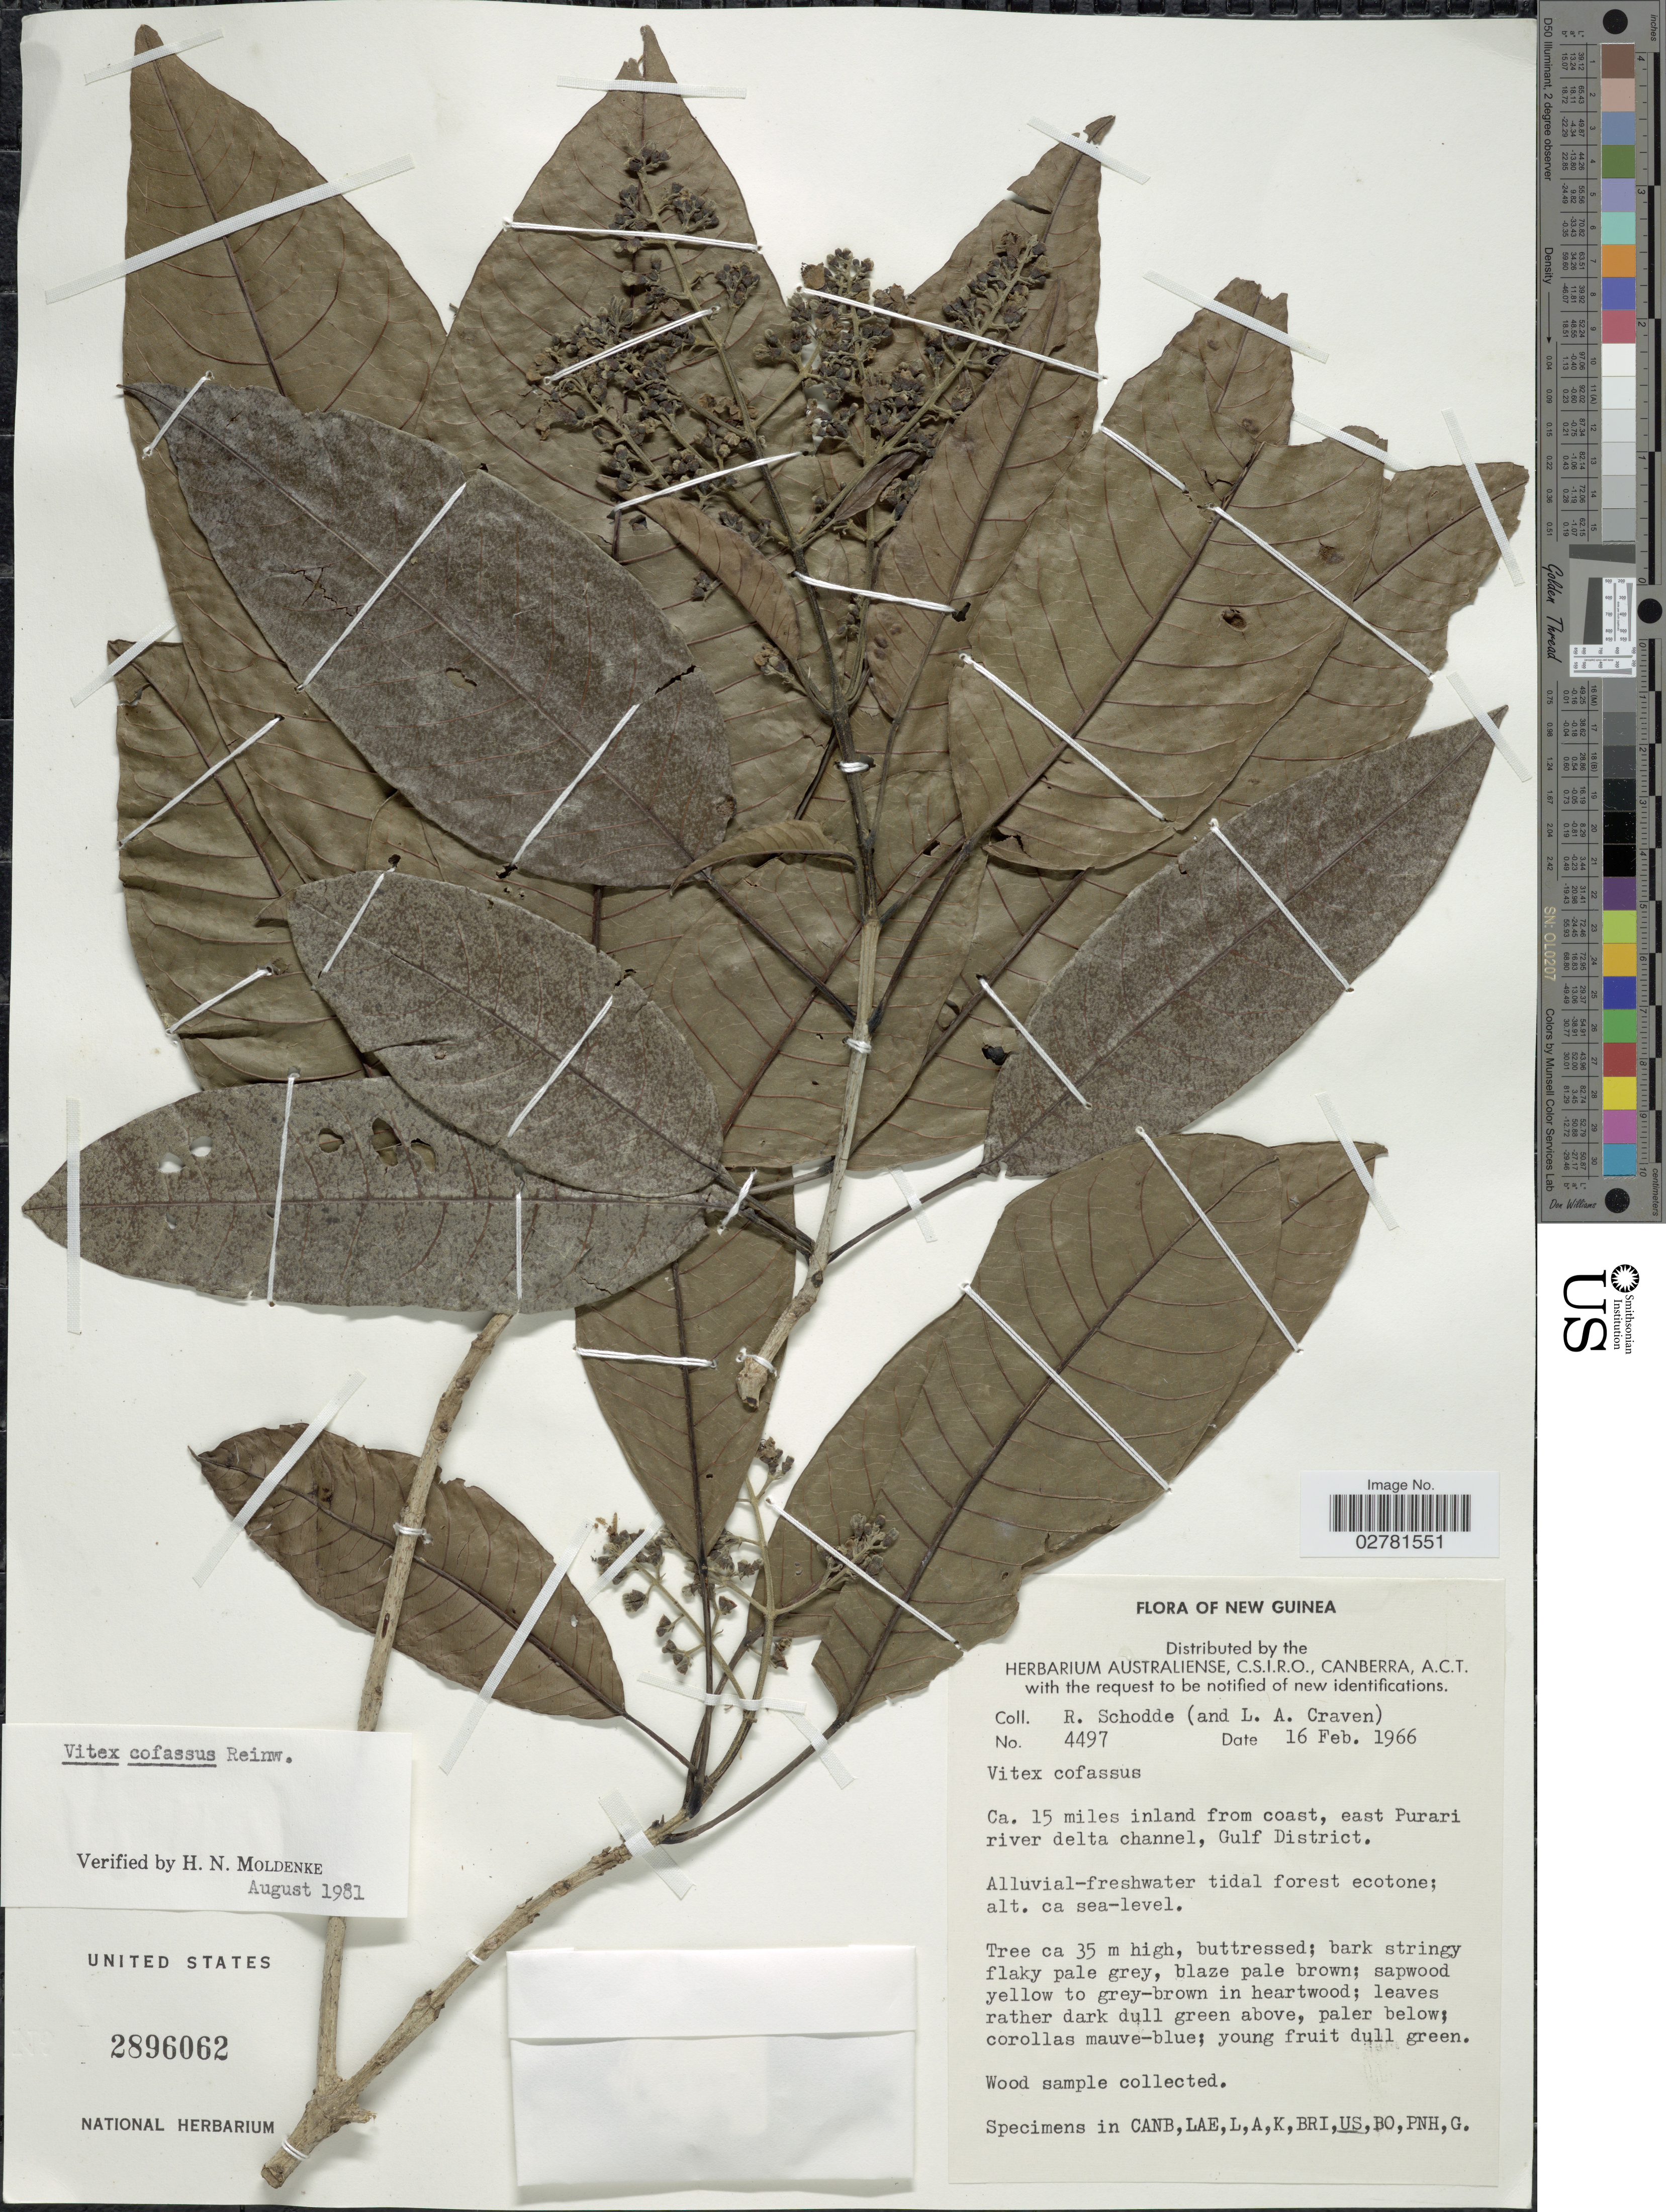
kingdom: Plantae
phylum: Tracheophyta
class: Magnoliopsida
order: Lamiales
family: Lamiaceae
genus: Vitex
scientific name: Vitex cofassus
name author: Reinw. ex Blume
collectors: R. Schodde & L. A. Craven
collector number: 4497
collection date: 1966-02-16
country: Papua New Guinea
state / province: Gulf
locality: New Guinea. Ca. 15 miles inland from coast, east Purari river delta channel, Gulf District.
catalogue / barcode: US 2896062